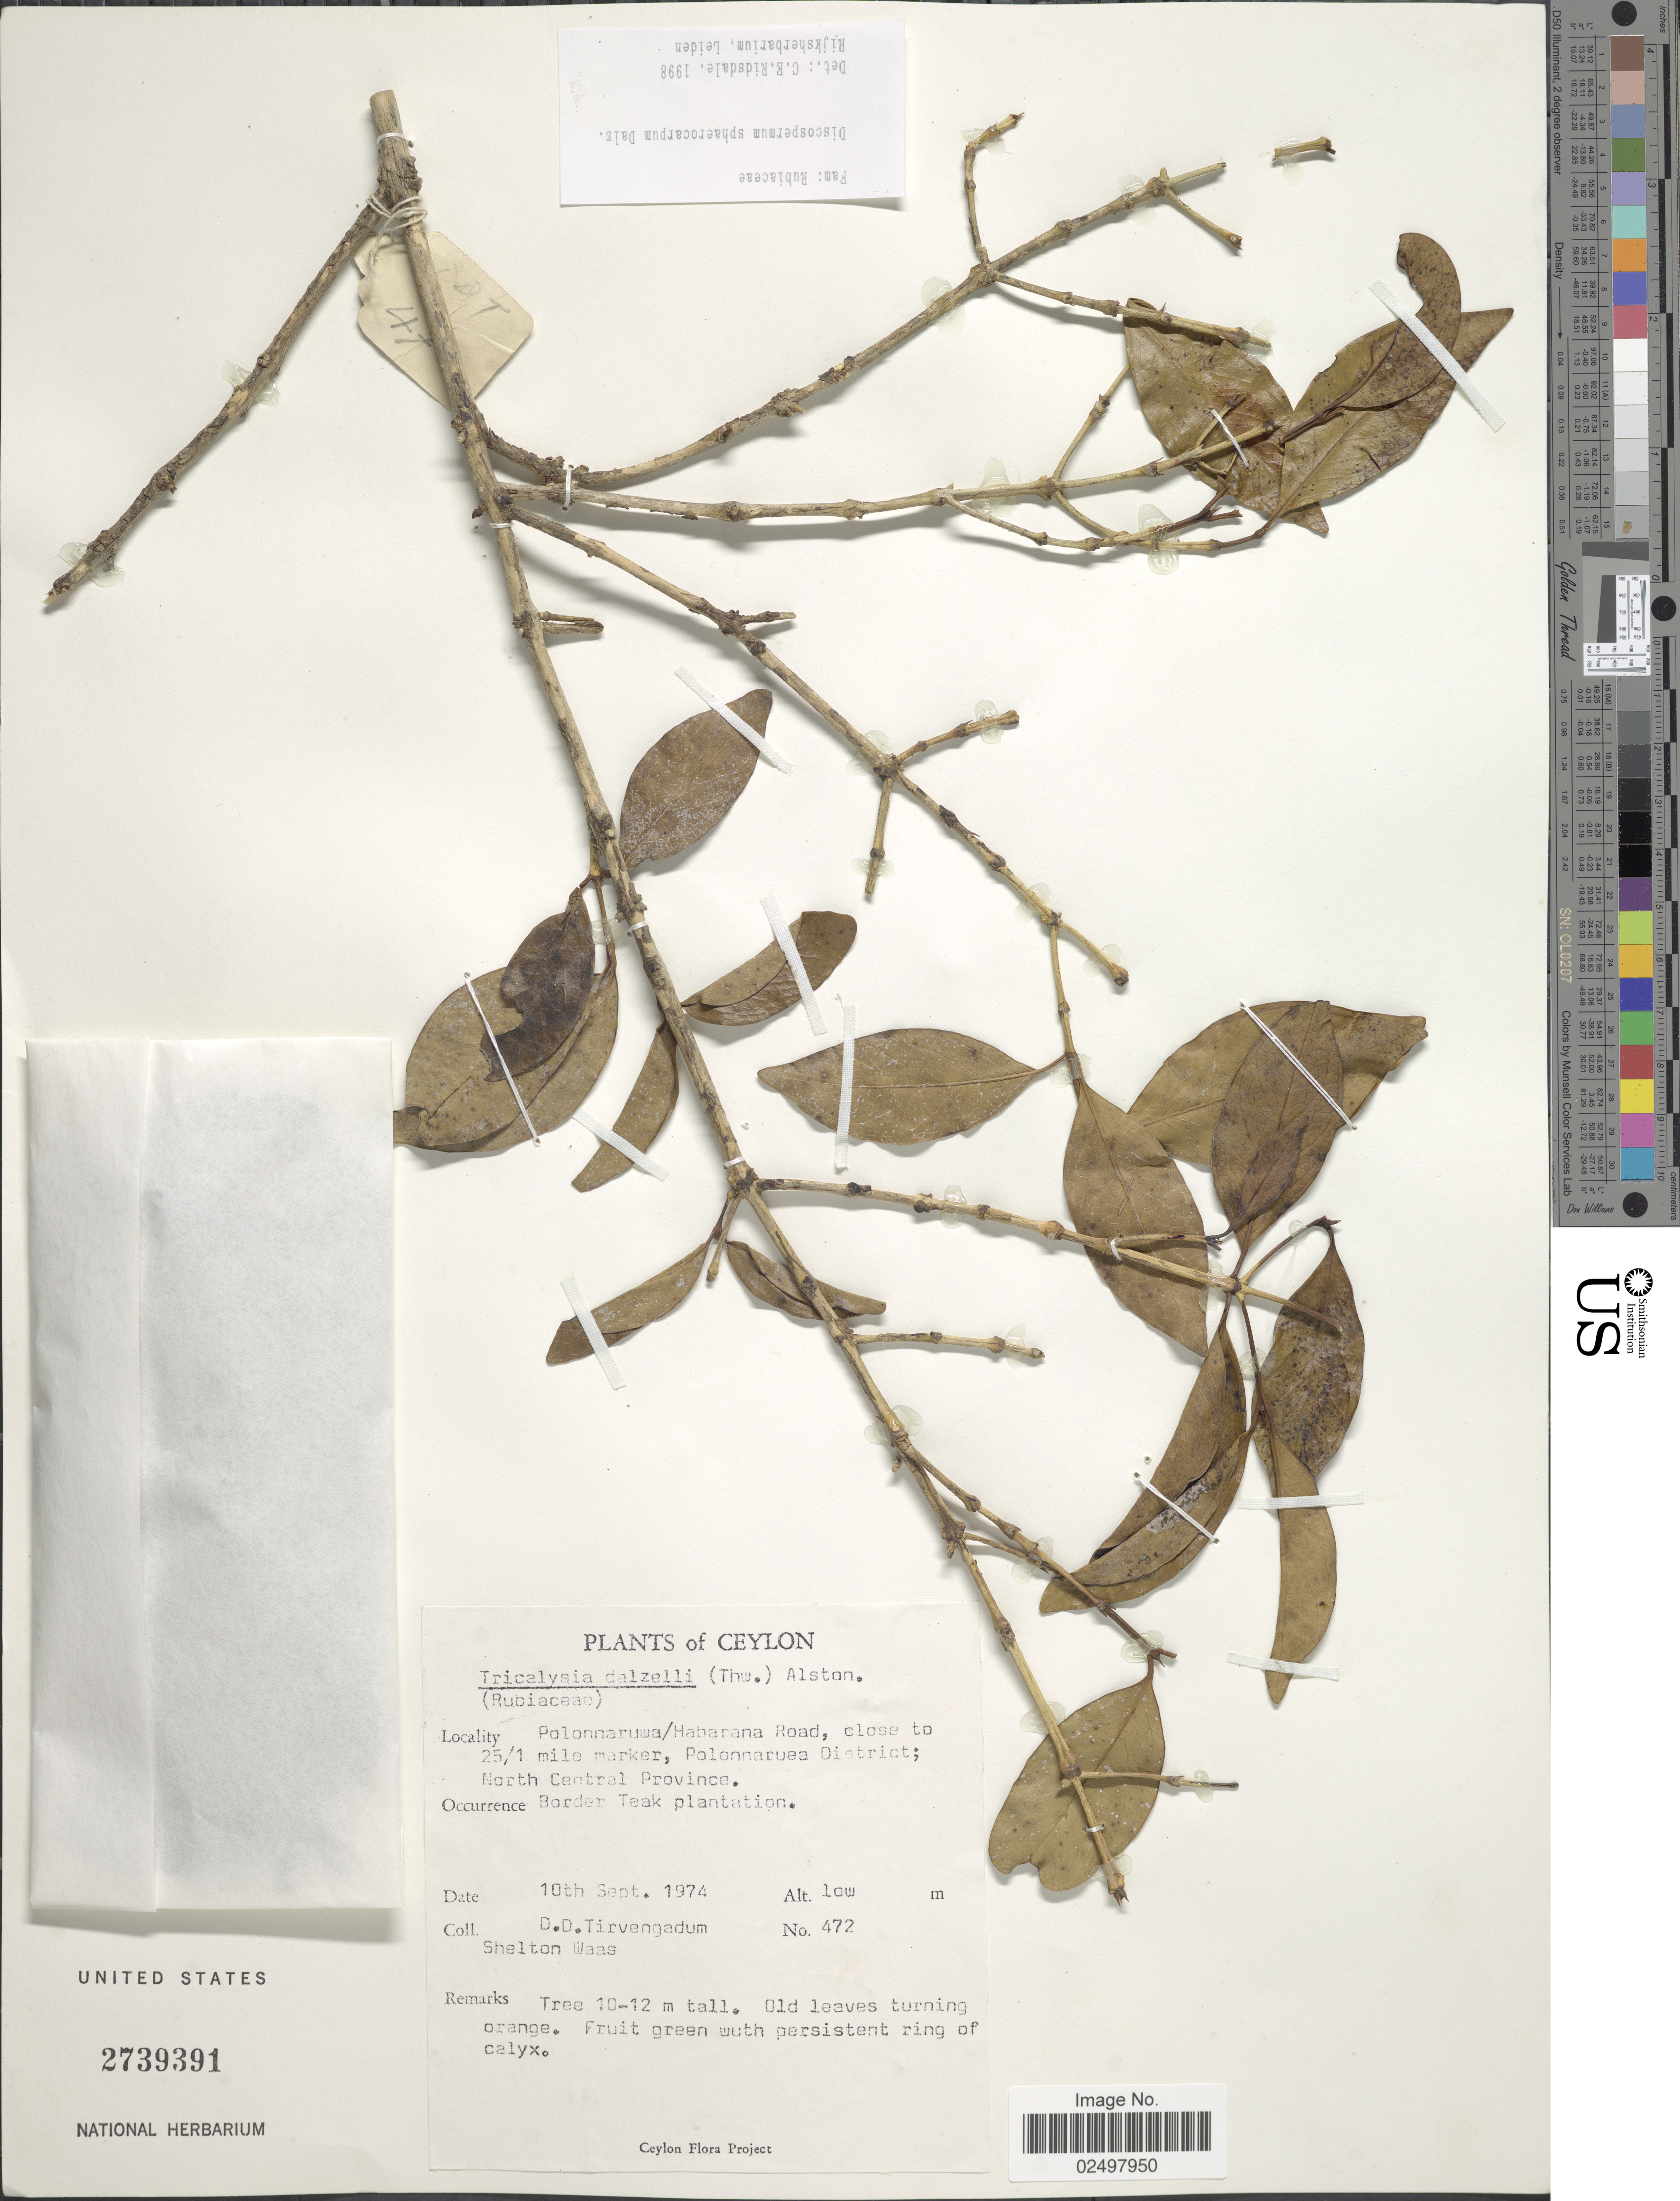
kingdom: Plantae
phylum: Tracheophyta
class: Magnoliopsida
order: Gentianales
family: Rubiaceae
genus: Discospermum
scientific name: Discospermum sphaerocarpum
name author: Dalzell ex Hook. f.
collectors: D. Tirvengadum & S. Waas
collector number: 472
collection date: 1974-09-10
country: Sri Lanka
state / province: North Central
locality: Ceylon, Polonnaruwa/Habarana Road, close to 25/1 mile marker, Polonnaruwa District, Border Teak plantation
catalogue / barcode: US 2739391